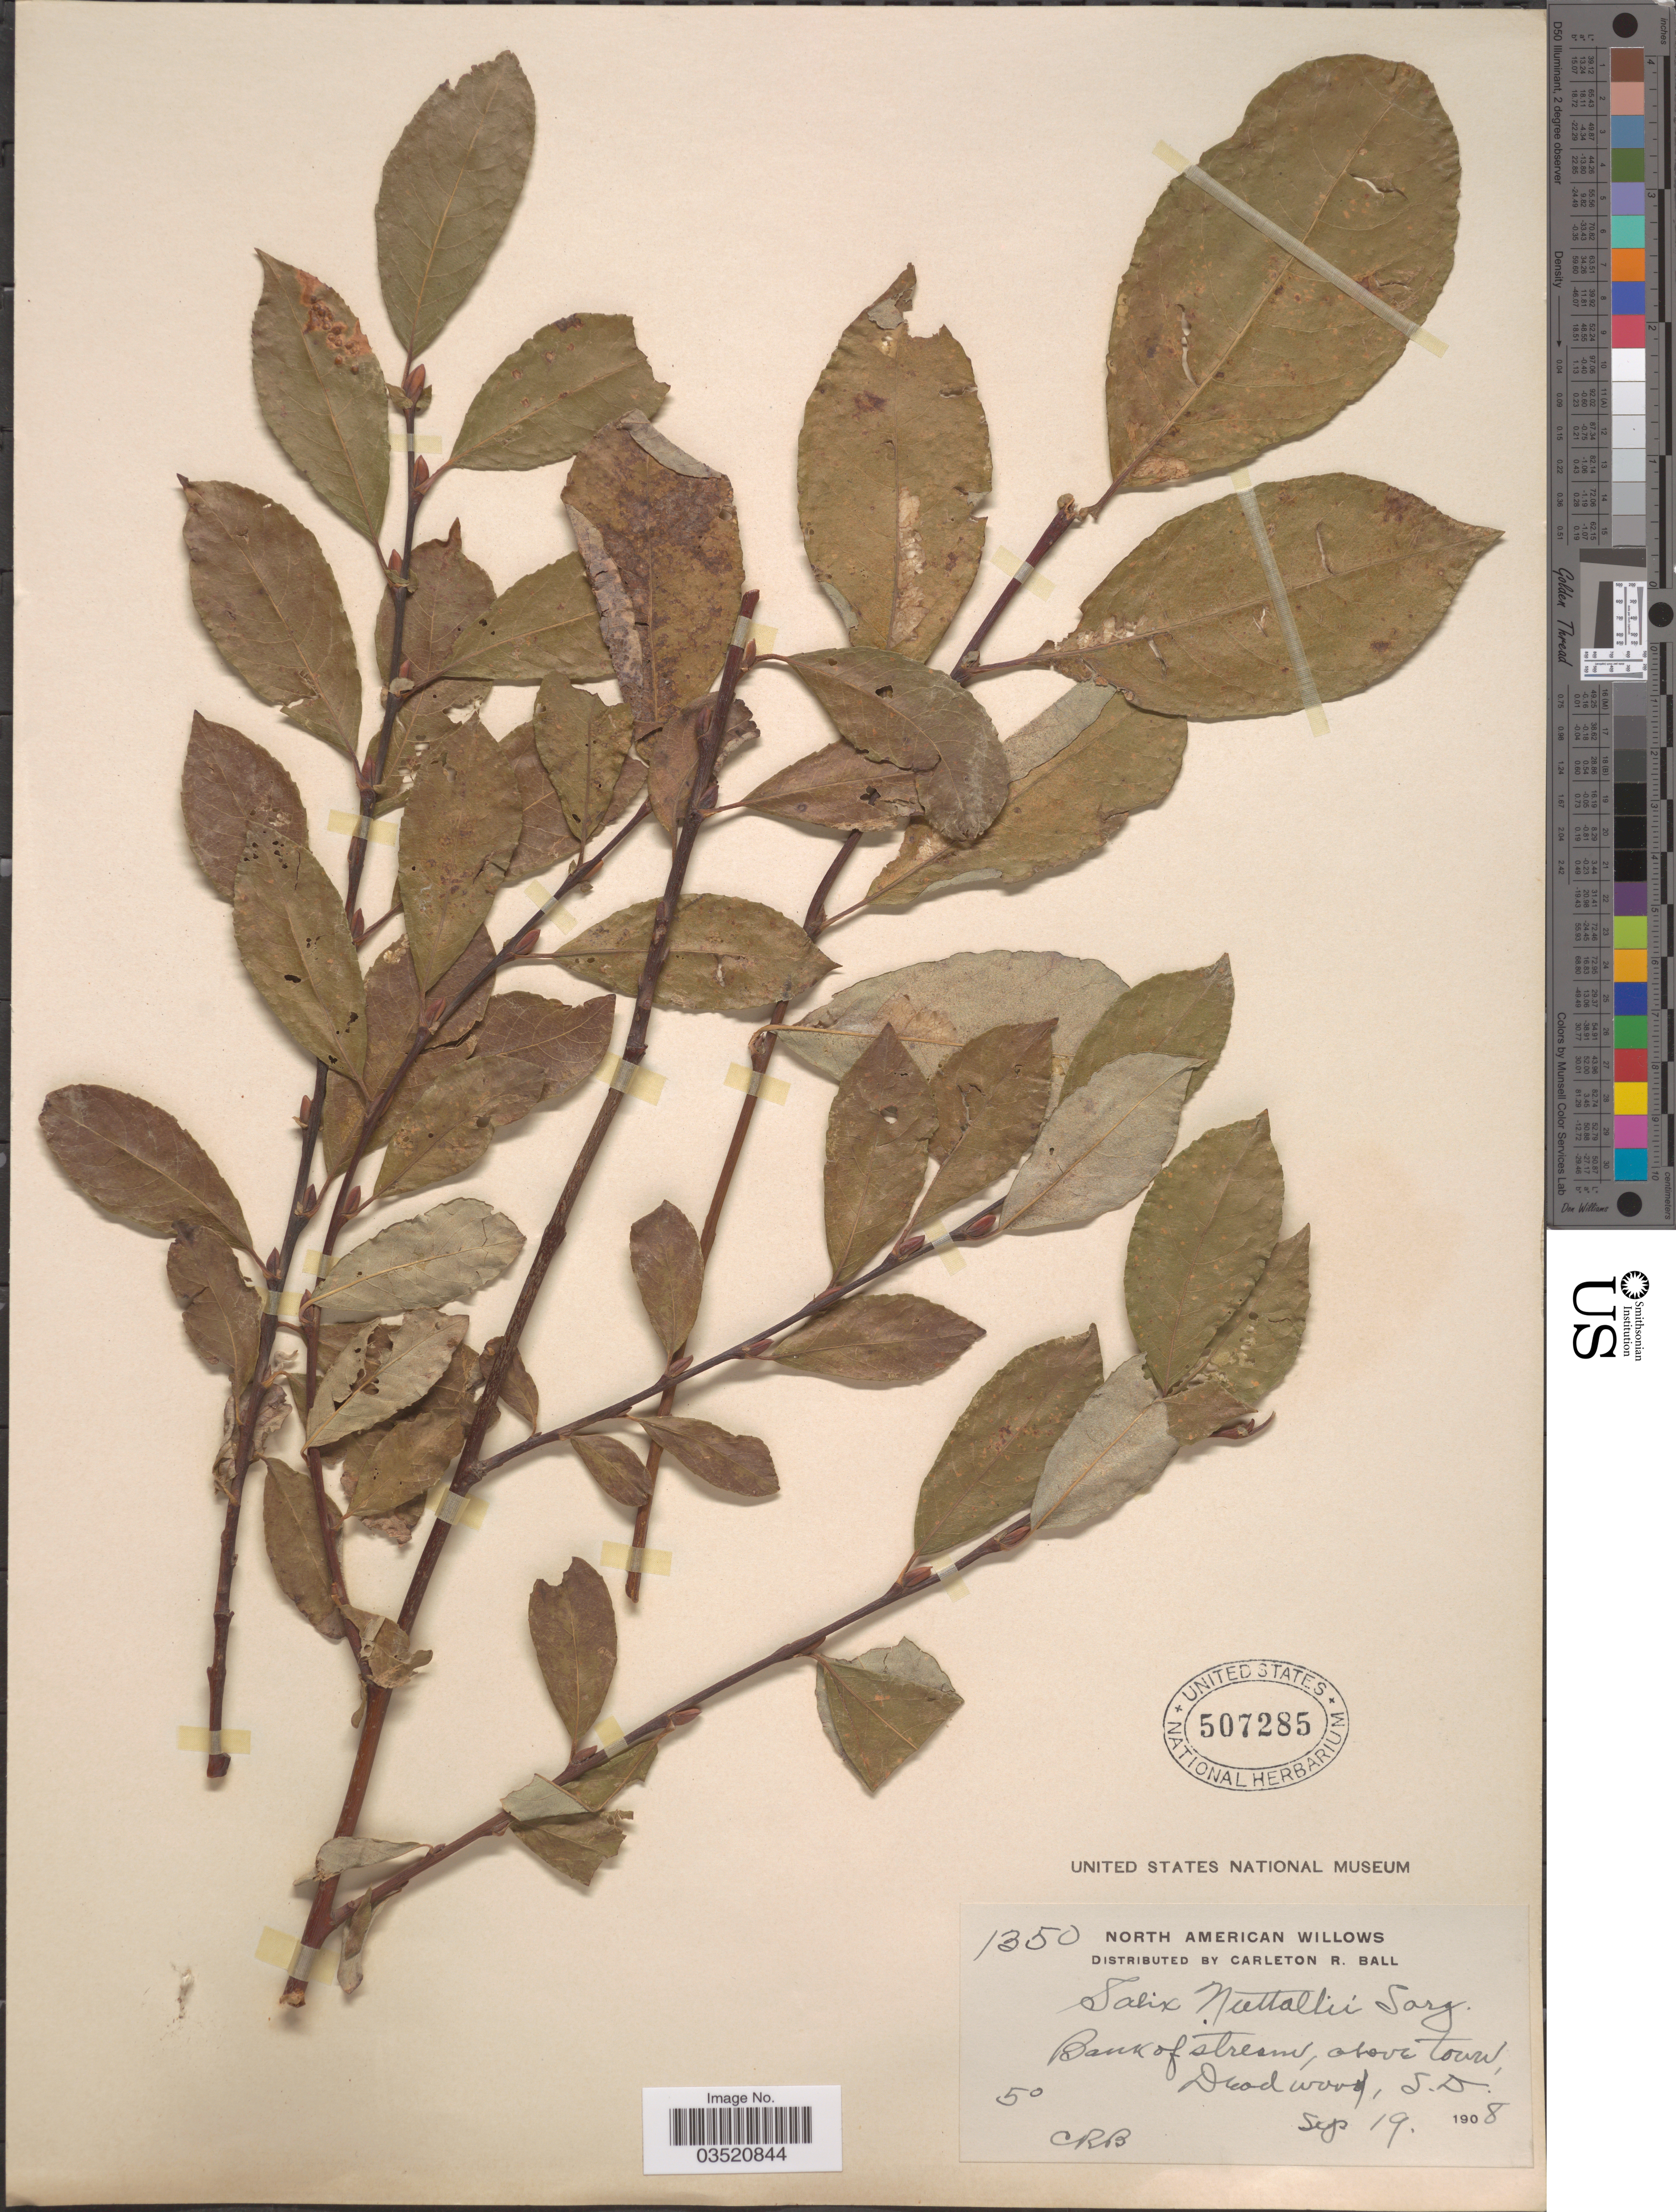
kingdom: Plantae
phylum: Tracheophyta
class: Magnoliopsida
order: Malpighiales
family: Salicaceae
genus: Salix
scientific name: Salix scouleriana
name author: Barratt ex Hook.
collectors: C. R. Ball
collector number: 1350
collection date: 1908-09-19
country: United States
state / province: South Dakota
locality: Above town, Deadwood.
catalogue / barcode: US 507285